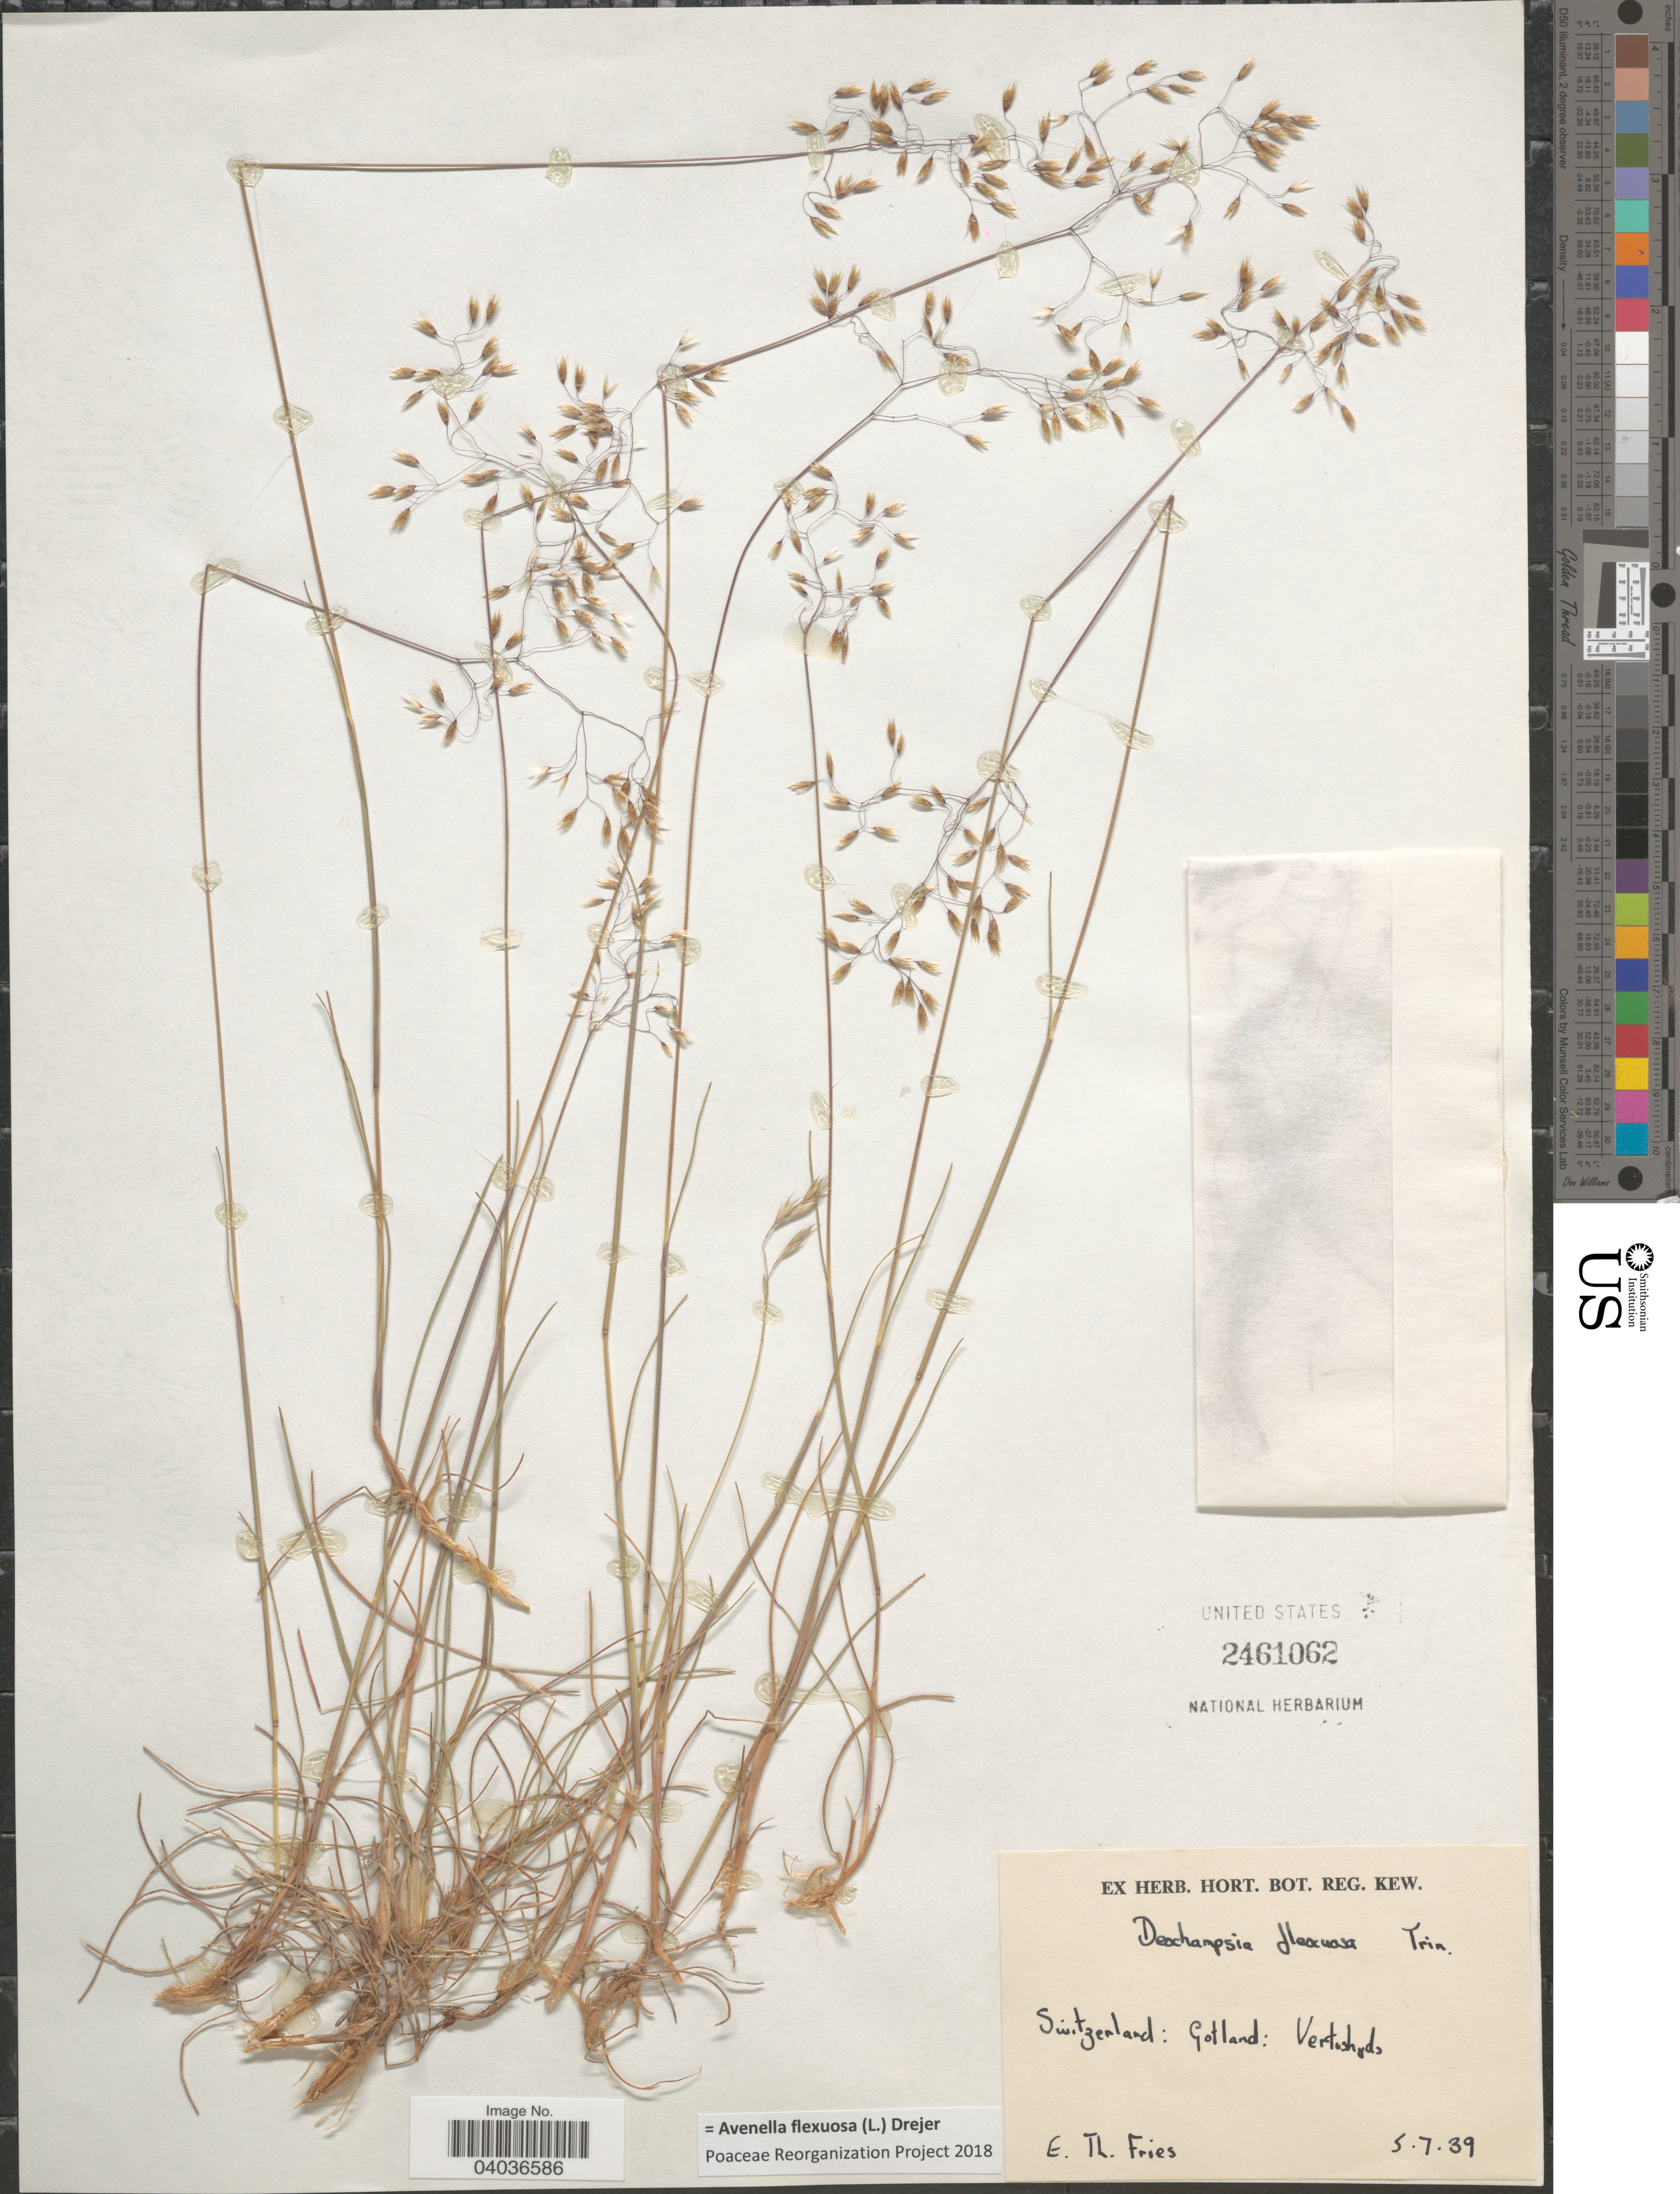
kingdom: Plantae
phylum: Tracheophyta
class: Liliopsida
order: Poales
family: Poaceae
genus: Avenella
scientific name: Avenella flexuosa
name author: (L.) Drejer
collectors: E. Fries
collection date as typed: Transcribed d/m/y: 5/7/39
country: Switzerland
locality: Gotland: Vertushyds.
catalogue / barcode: US 2461062